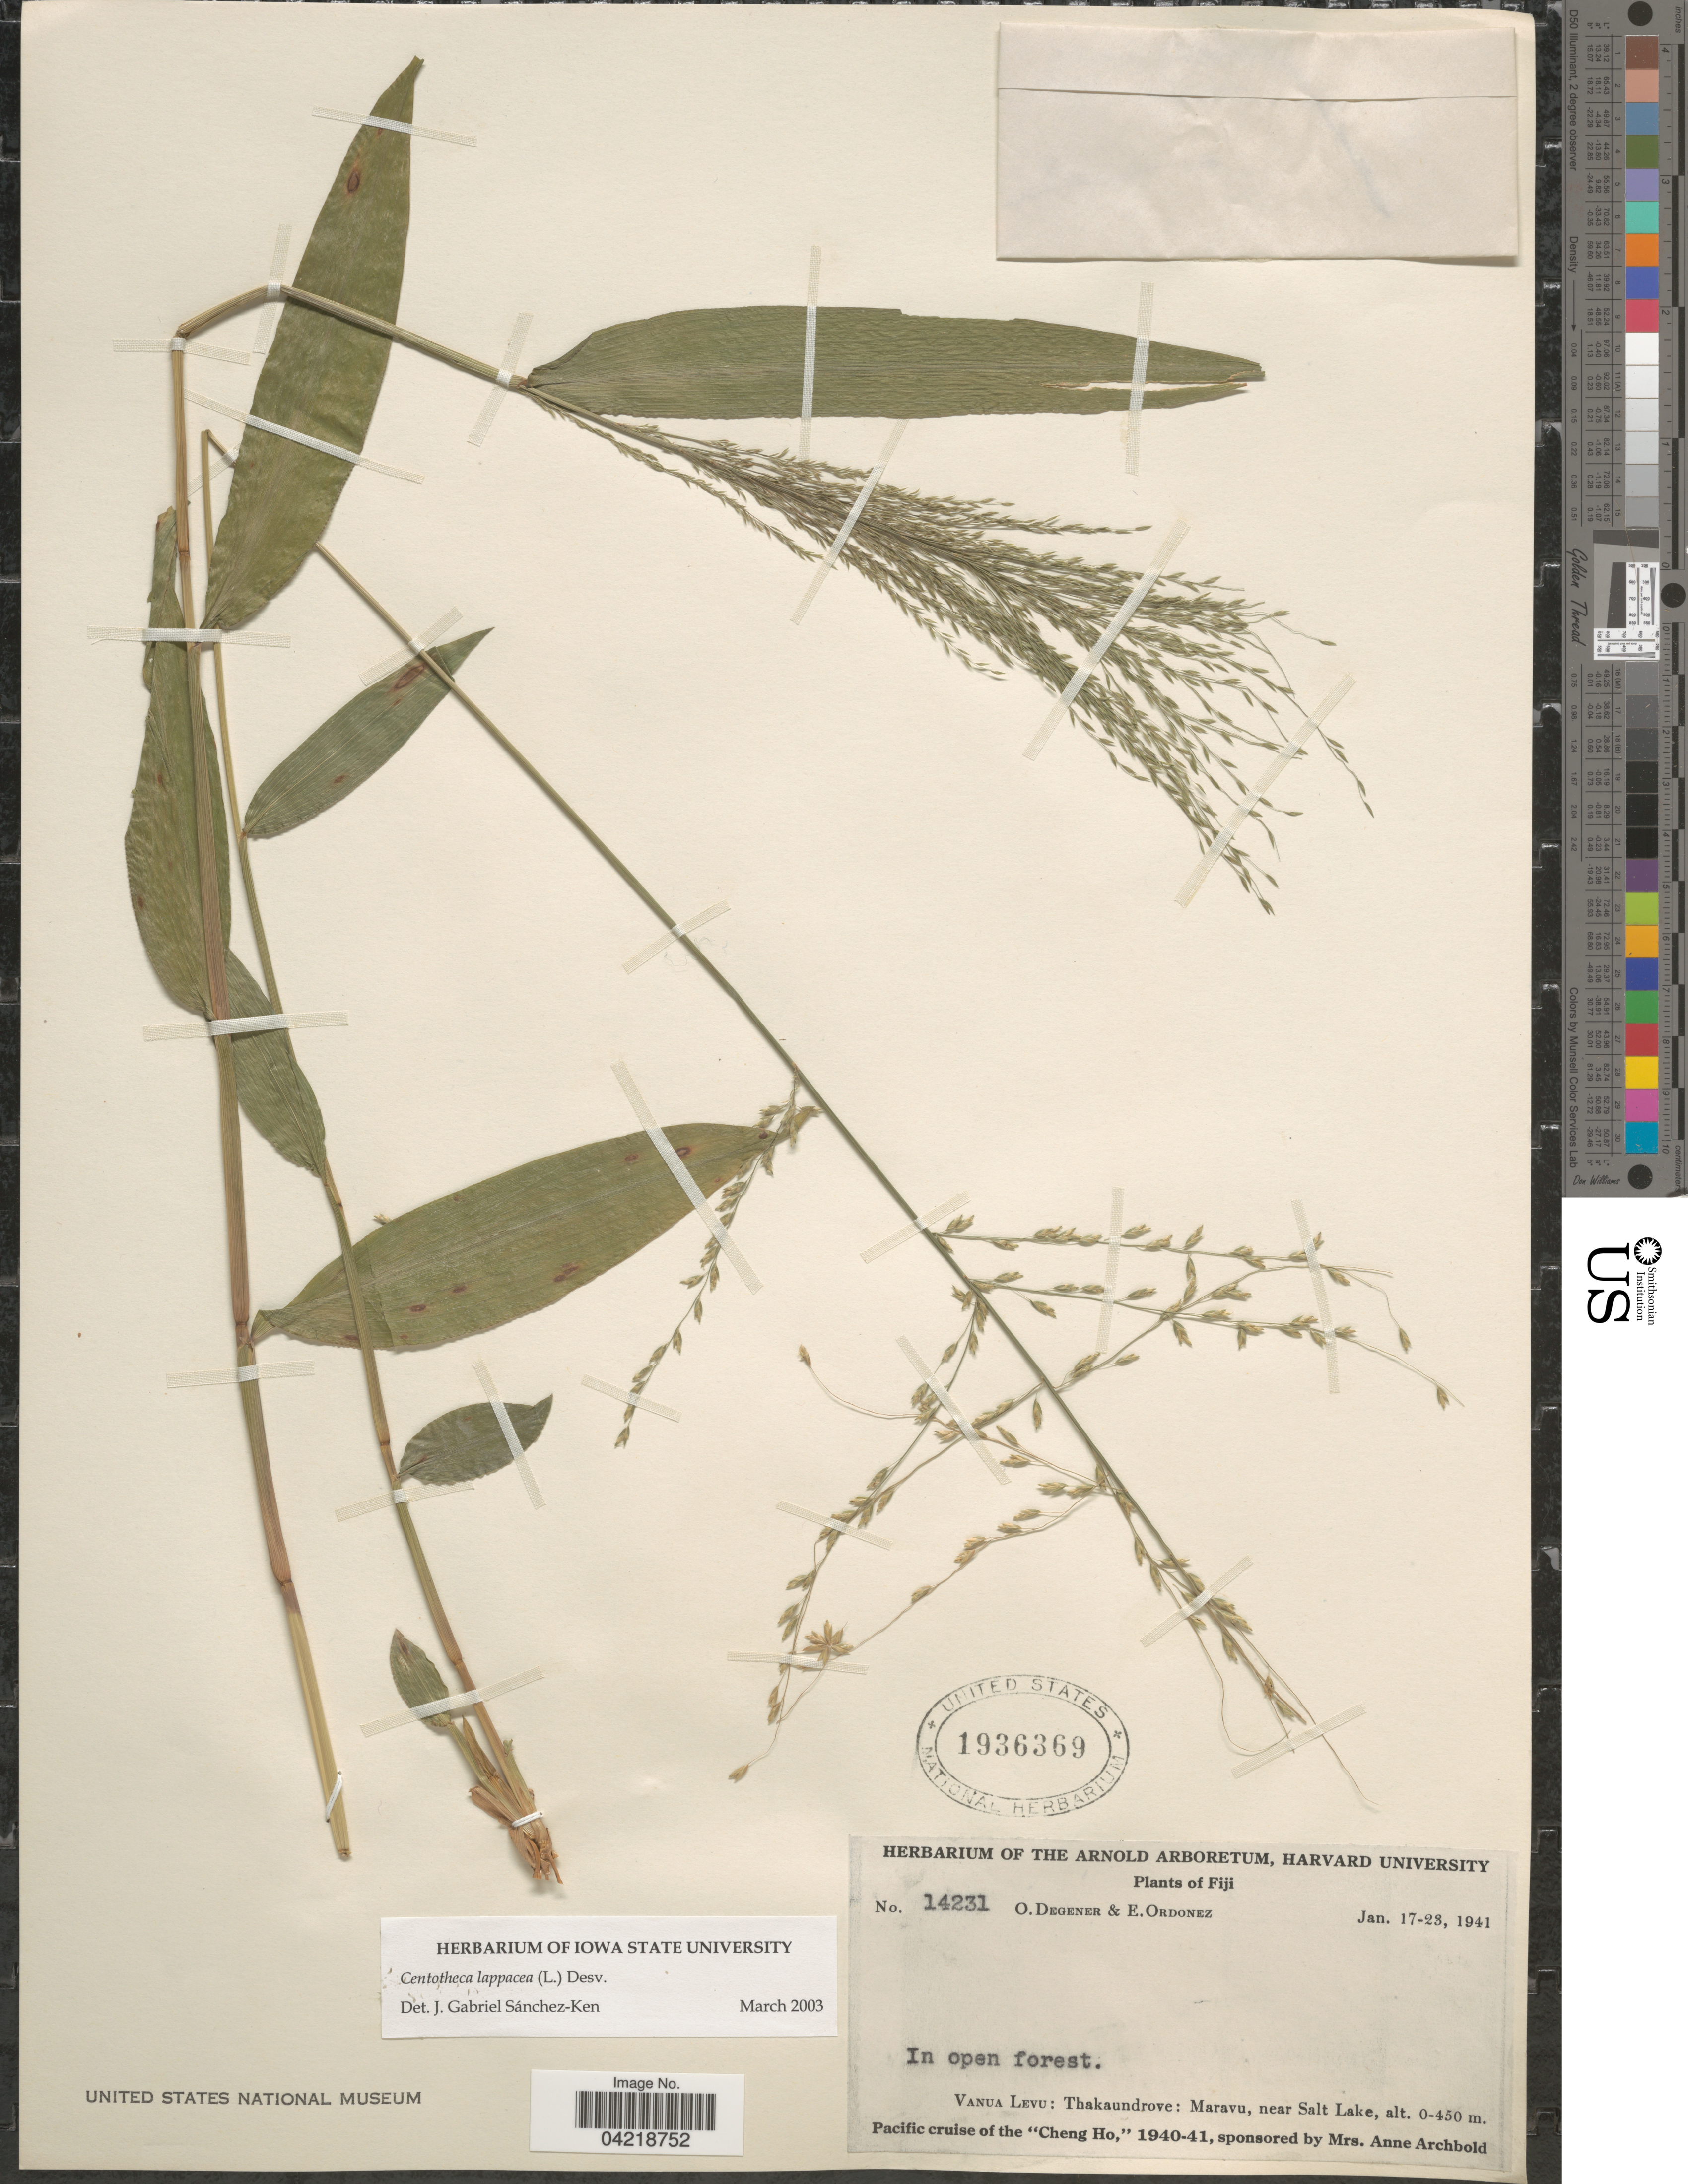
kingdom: Plantae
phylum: Tracheophyta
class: Liliopsida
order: Poales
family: Poaceae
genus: Centotheca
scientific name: Centotheca lappacea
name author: (L.) Desv.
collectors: O. Degener & E. Ordonez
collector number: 14231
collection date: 1941-01-17/1941-01-23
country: Fiji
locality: Vanua Levu: Thakaundrove: Maravu, near Salt Lake.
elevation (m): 0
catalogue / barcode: US 1936369